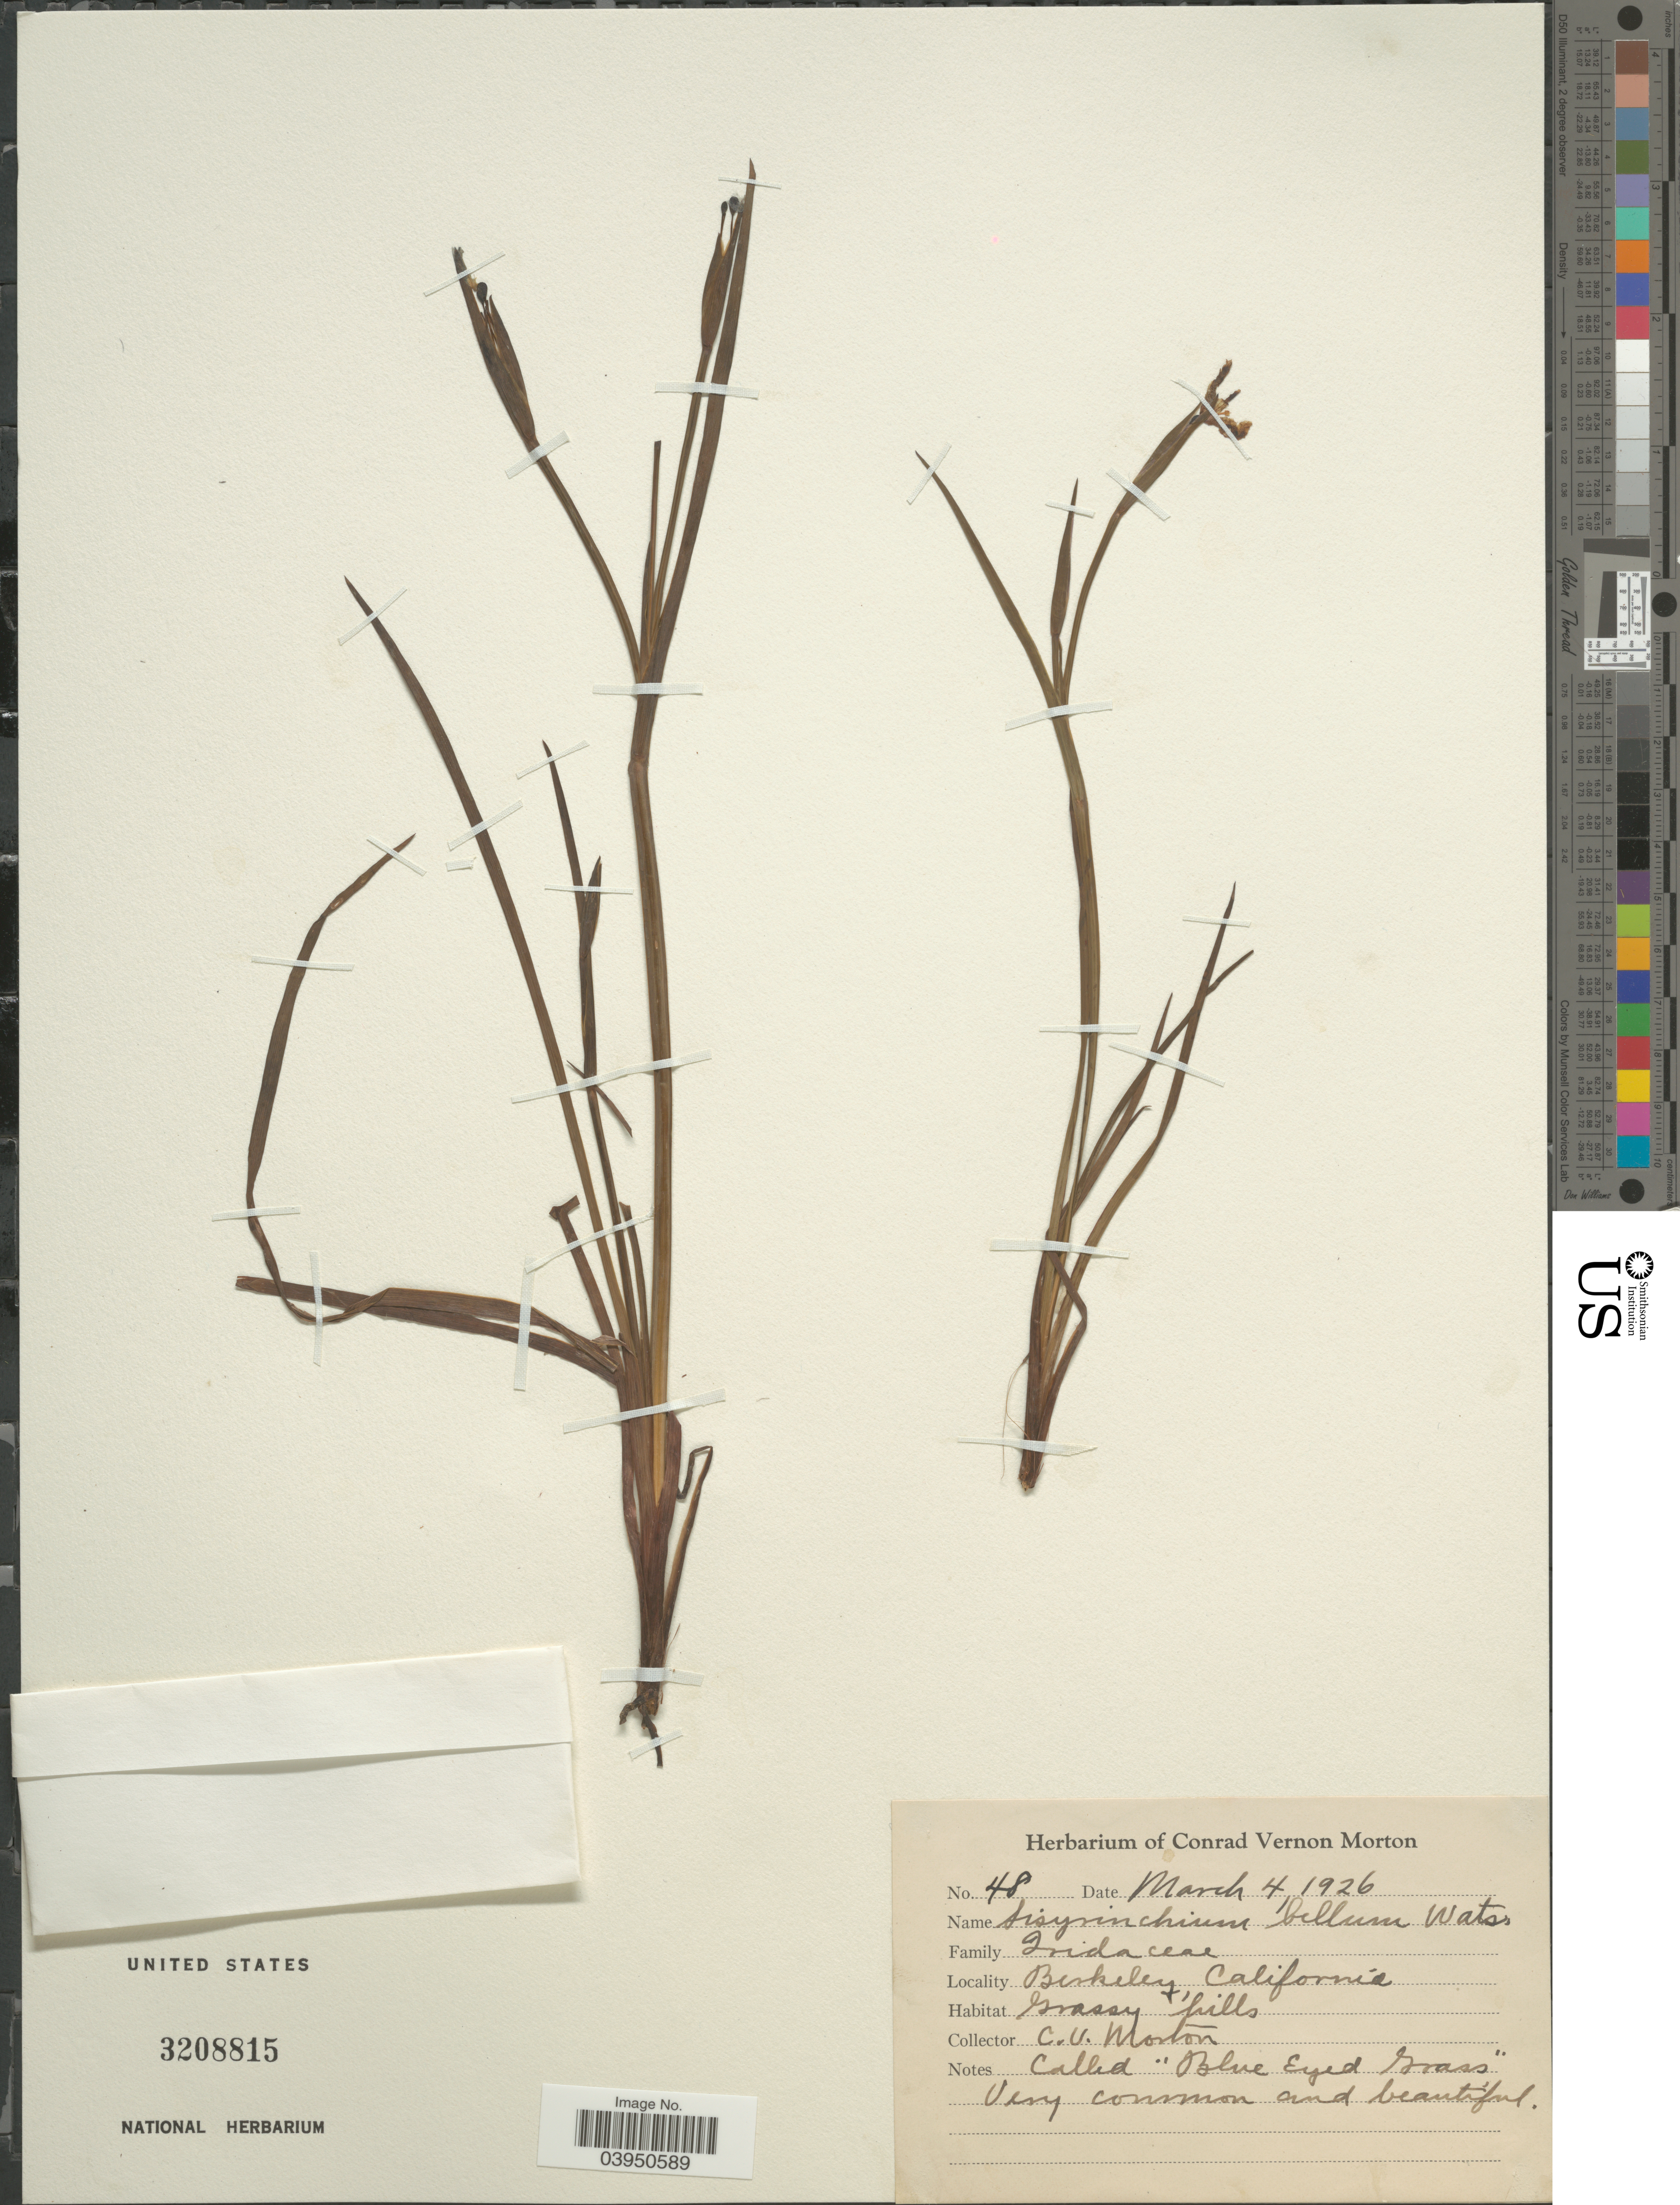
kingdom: Plantae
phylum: Tracheophyta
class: Liliopsida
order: Asparagales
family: Iridaceae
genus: Sisyrinchium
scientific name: Sisyrinchium bellum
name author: S. Watson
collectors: C. V. Morton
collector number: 48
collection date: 1926-03-04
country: United States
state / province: California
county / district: Alameda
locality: Berkeley.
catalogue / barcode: US 3208815